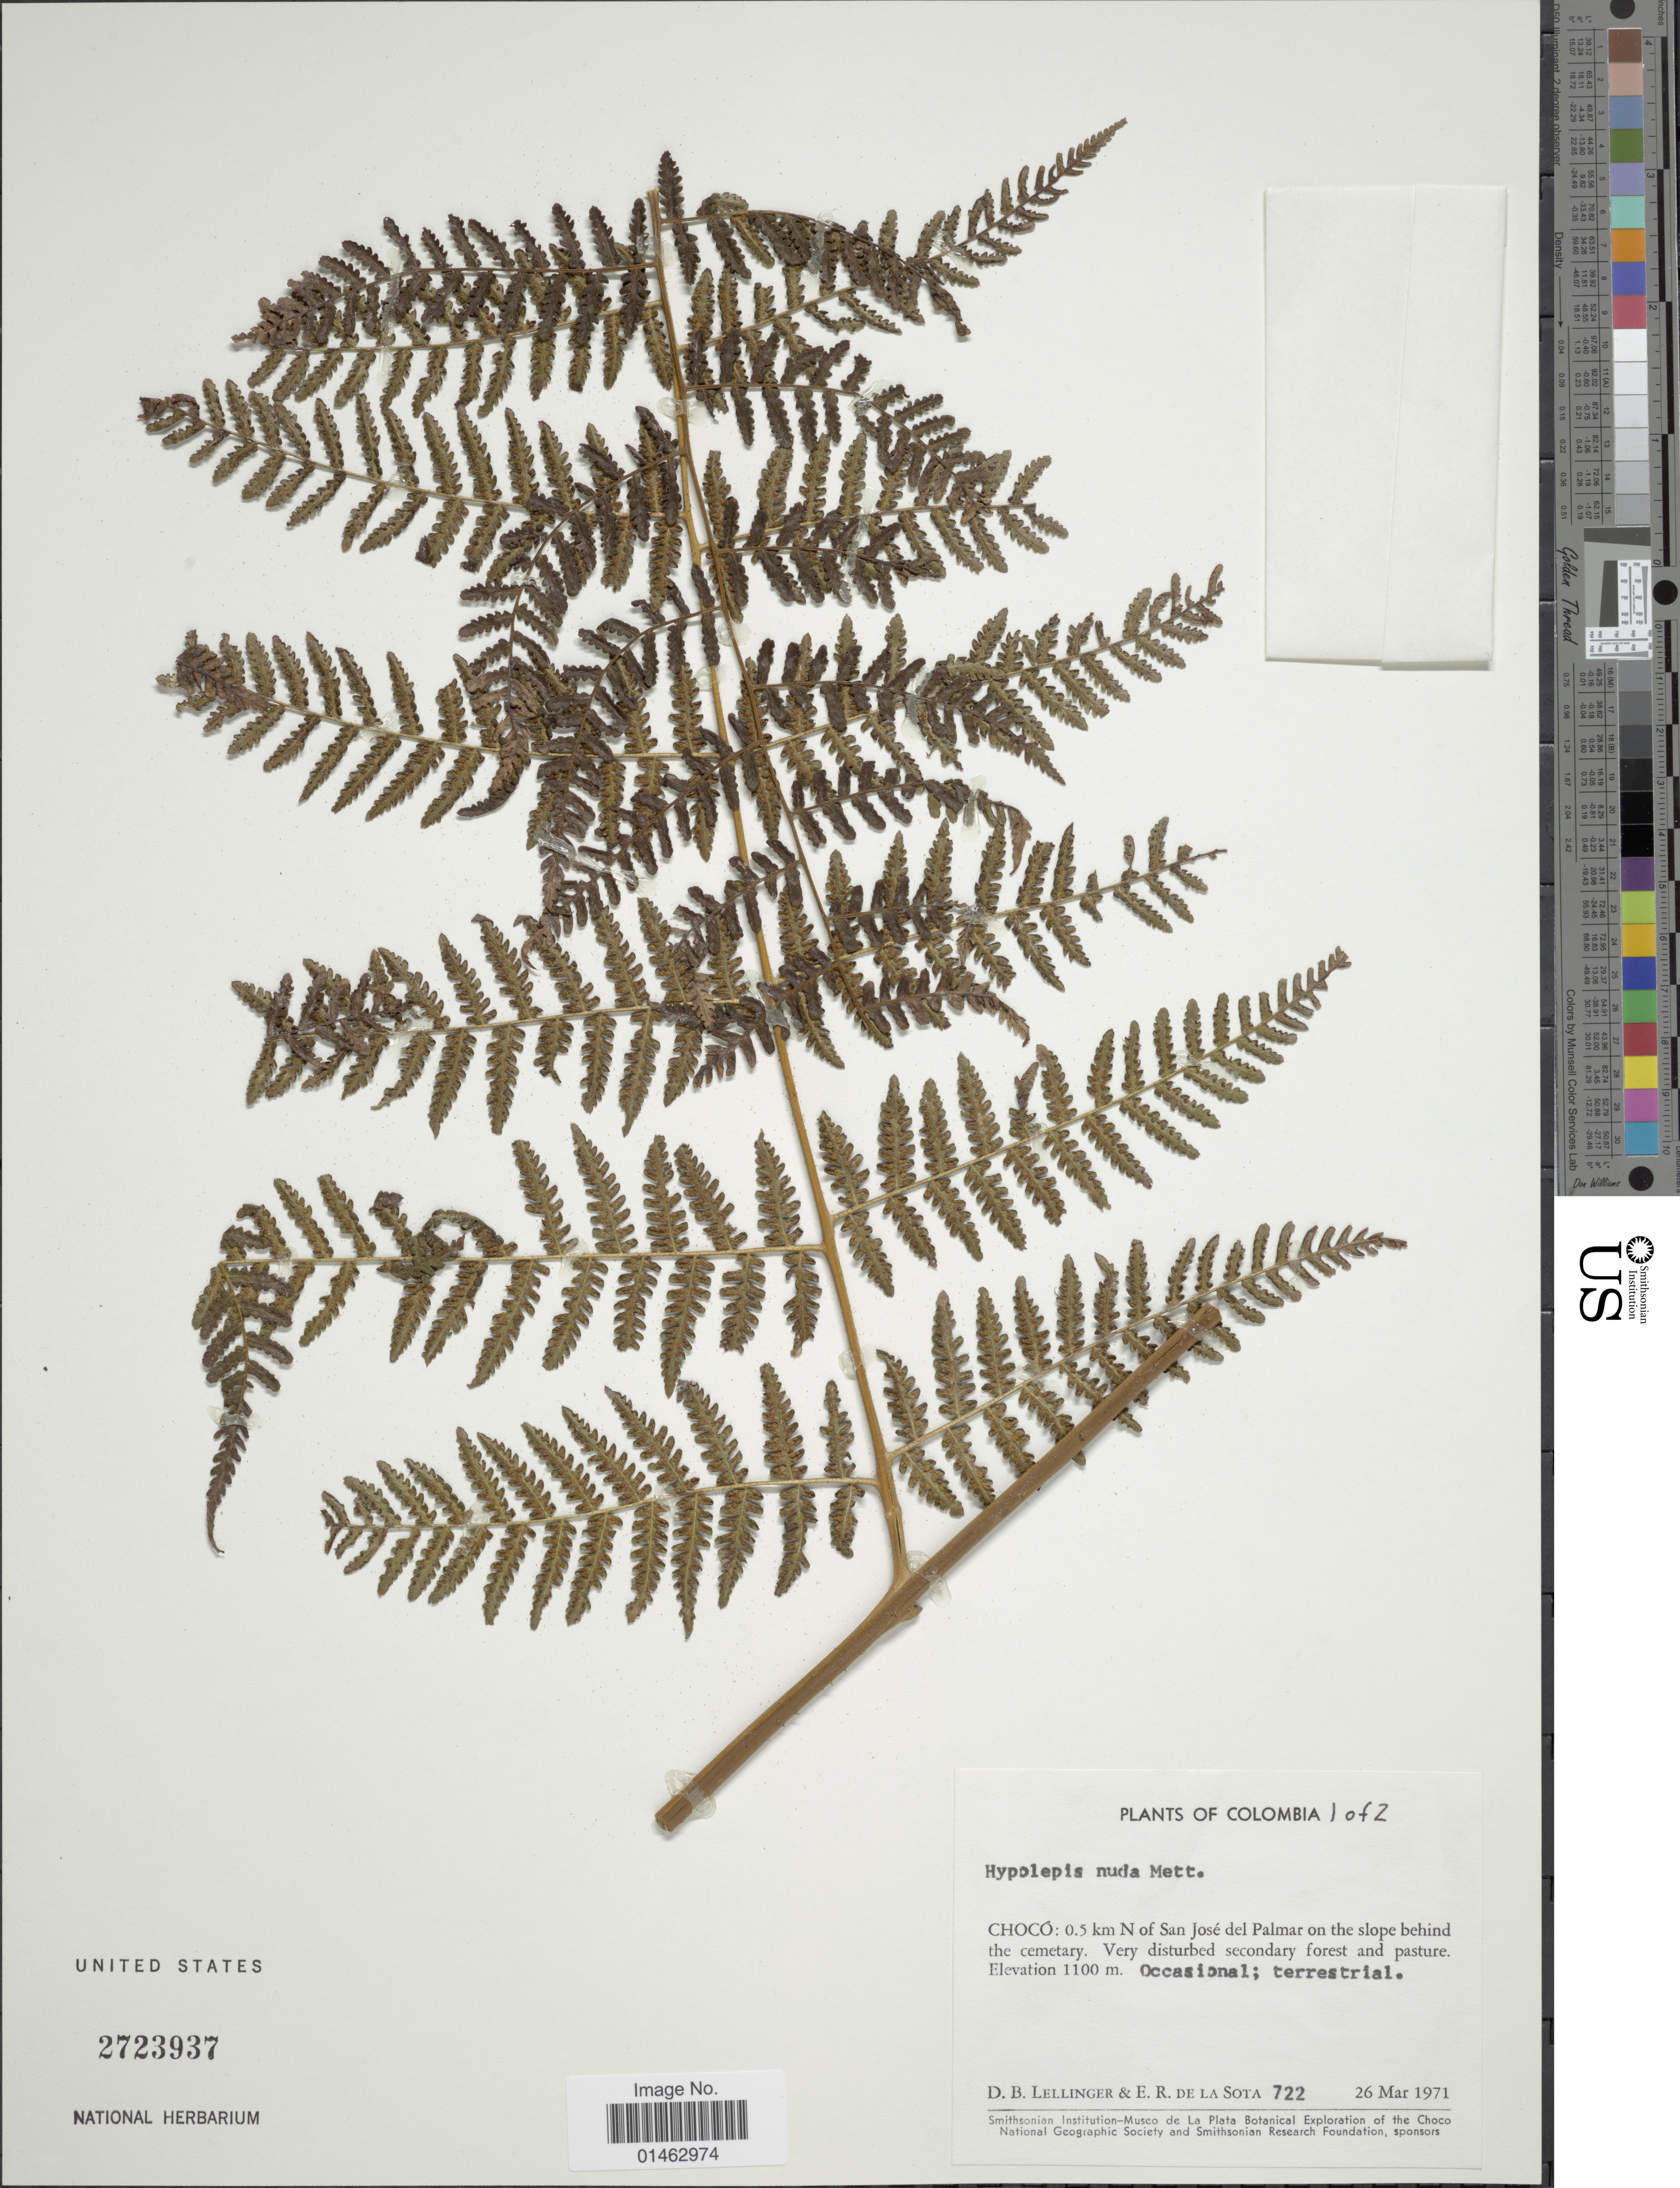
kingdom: Plantae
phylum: Tracheophyta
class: Polypodiopsida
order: Polypodiales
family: Dennstaedtiaceae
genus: Hypolepis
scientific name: Hypolepis nuda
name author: Mett. ex Kuhn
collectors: D. B. Lellinger & E. R. de la Sota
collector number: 722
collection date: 1971-03-26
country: Colombia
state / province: Chocó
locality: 0.5 km N of San José del Palmar on the slope behind the cenetary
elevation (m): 1100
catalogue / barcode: US 2723937